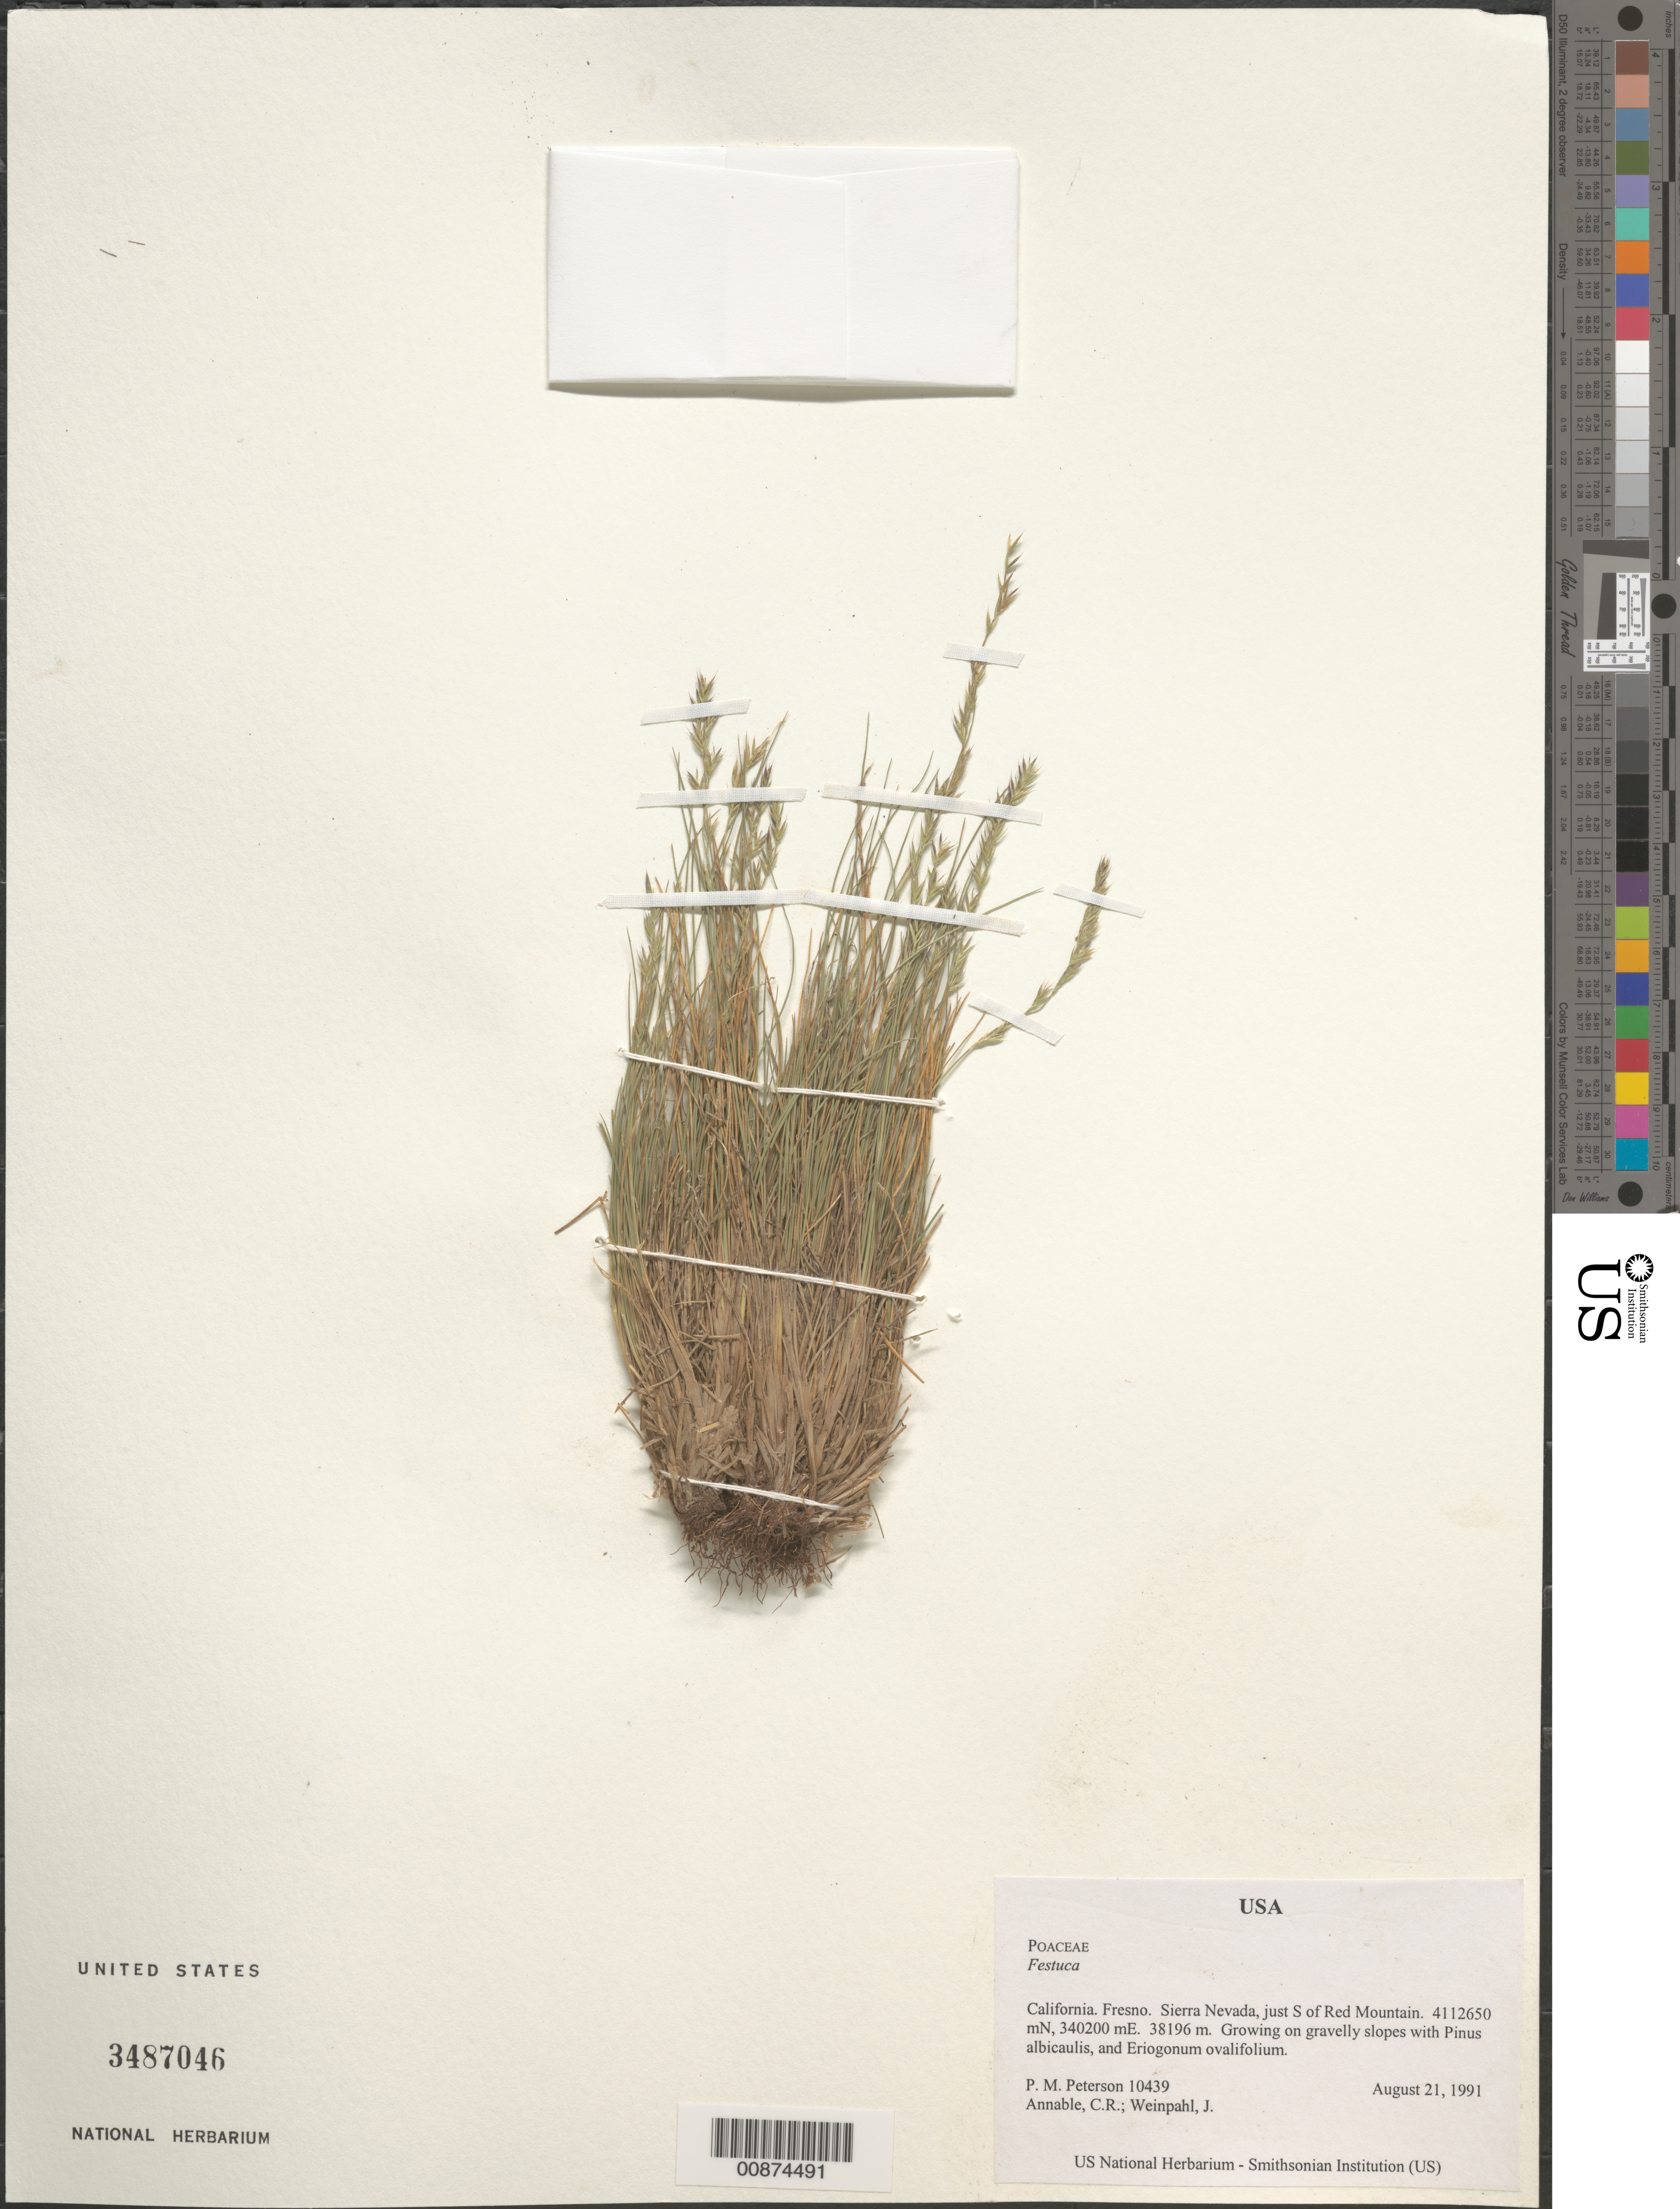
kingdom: Plantae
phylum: Tracheophyta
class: Liliopsida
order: Poales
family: Poaceae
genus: Festuca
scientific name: Festuca sp.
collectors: P. M. Peterson, C. R. Annable & J. Weinpahl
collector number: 10439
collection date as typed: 21 Aug 1991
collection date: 1991-08-21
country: United States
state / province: California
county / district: Fresno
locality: Sierra Nevada, just S of Red Mountain. 4112650 mN, 340200 mE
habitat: Growing on gravelly slopes with Pinus albicaulis, and Eriogonum ovalifolium.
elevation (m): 38196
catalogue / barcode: US 3487046